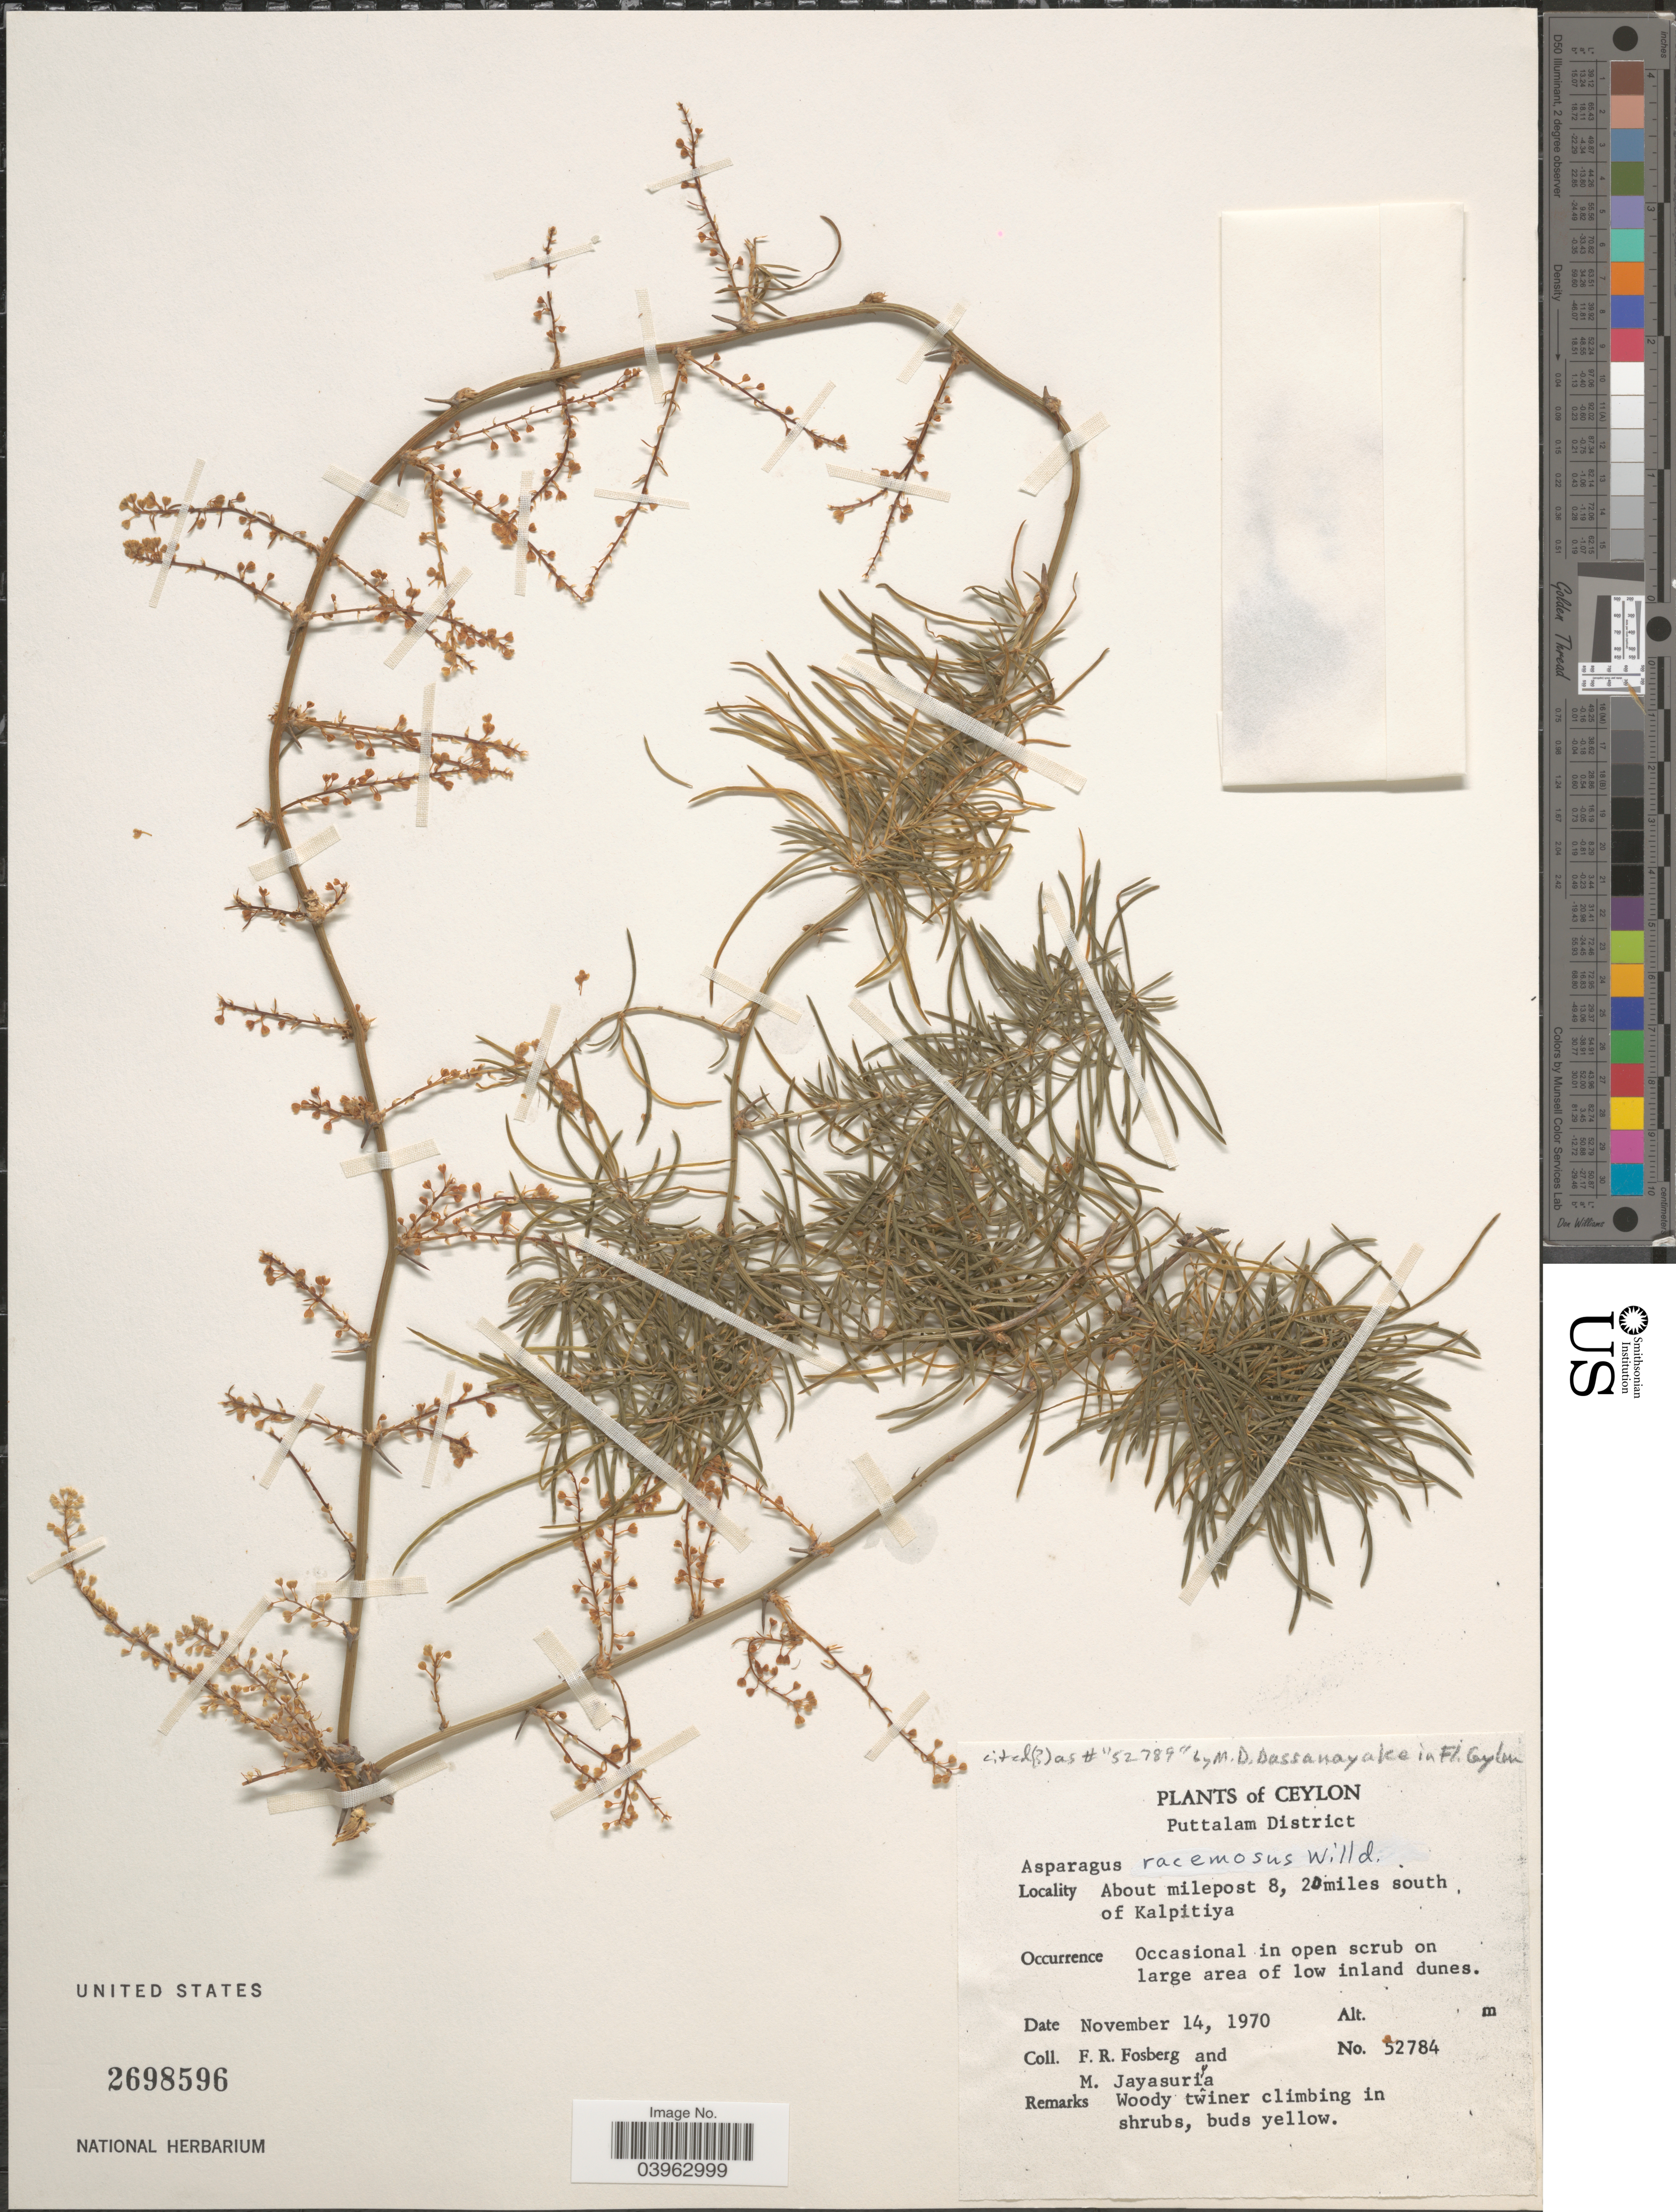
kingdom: Plantae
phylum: Tracheophyta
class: Liliopsida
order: Asparagales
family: Asparagaceae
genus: Asparagus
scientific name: Asparagus racemosus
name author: Willd.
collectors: F. R. Fosberg & M. Jayasuria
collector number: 52784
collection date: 1970-11-14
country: Sri Lanka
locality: Ceylon. Puttalam District. About milepost 8, 20 miles south of Kalpitiya.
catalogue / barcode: US 2698596